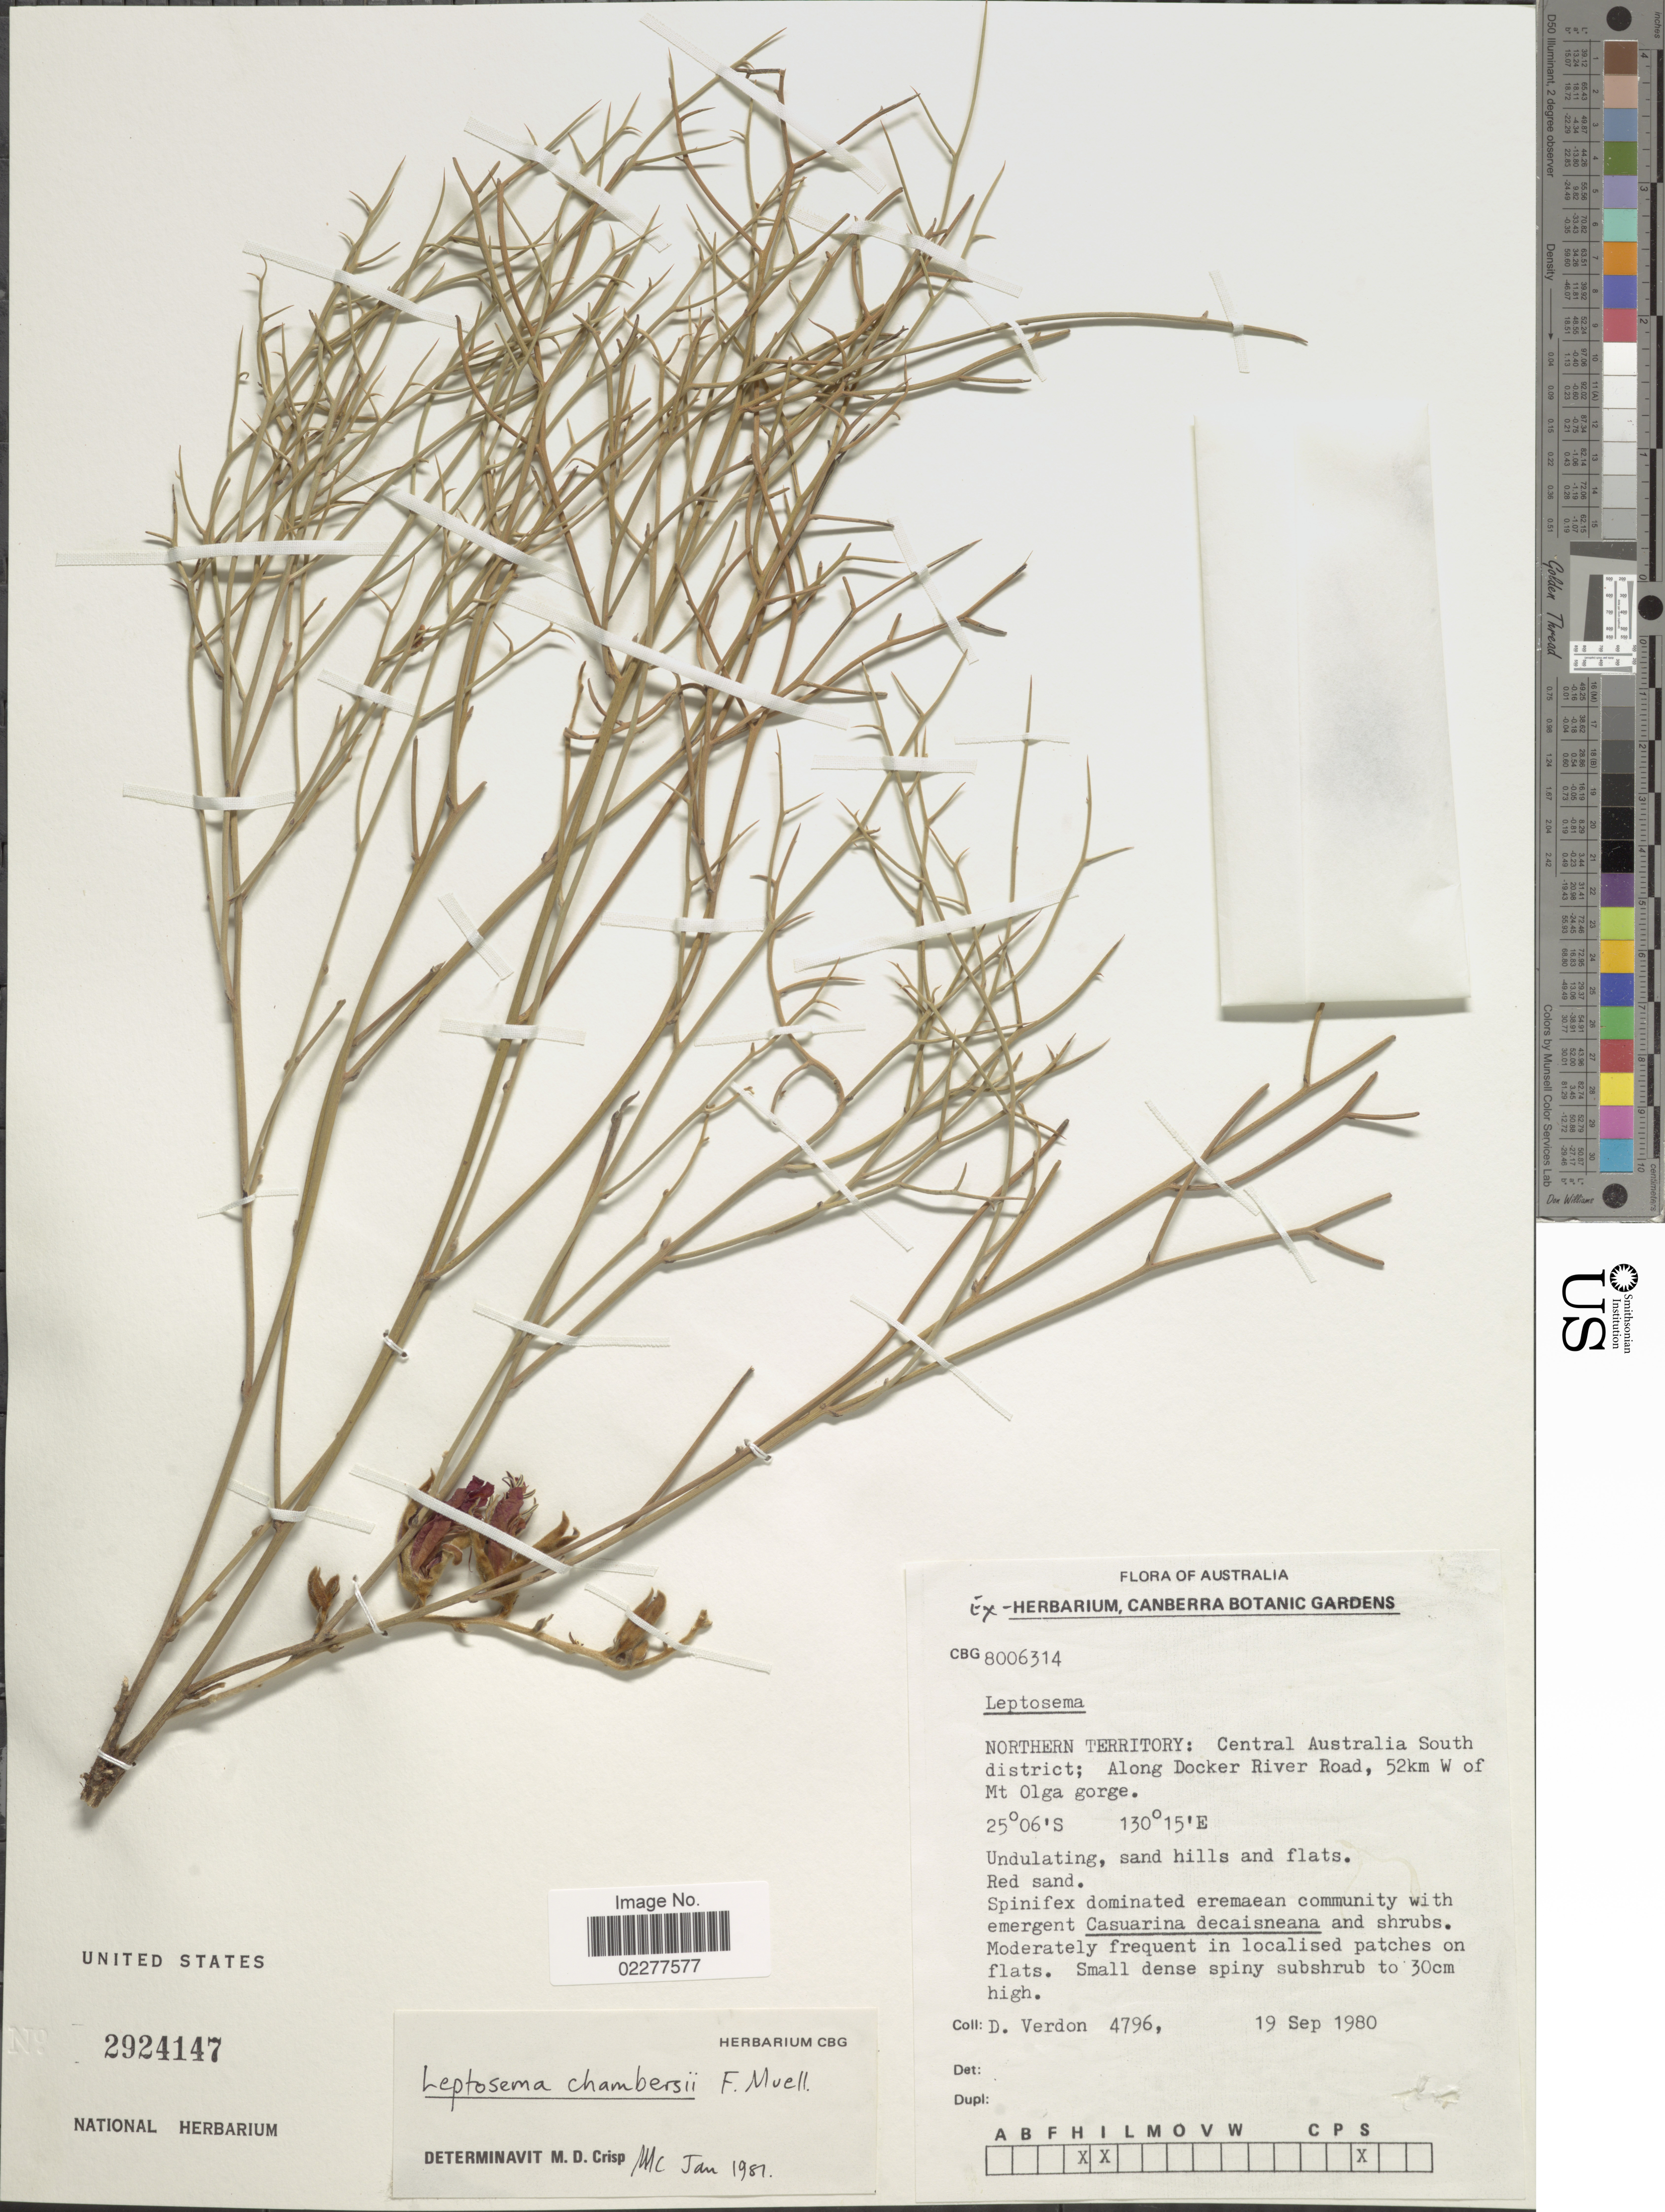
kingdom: Plantae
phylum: Tracheophyta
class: Magnoliopsida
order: Fabales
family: Fabaceae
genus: Leptosema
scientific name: Leptosema chambersii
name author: F. Muell.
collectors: D. Verdon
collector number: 4796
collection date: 1980-09-19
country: Australia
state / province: Northern Territory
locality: Central Australia South district; Along Docker River Road, 52km W of Mt Olga gorge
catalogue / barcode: US 2924147